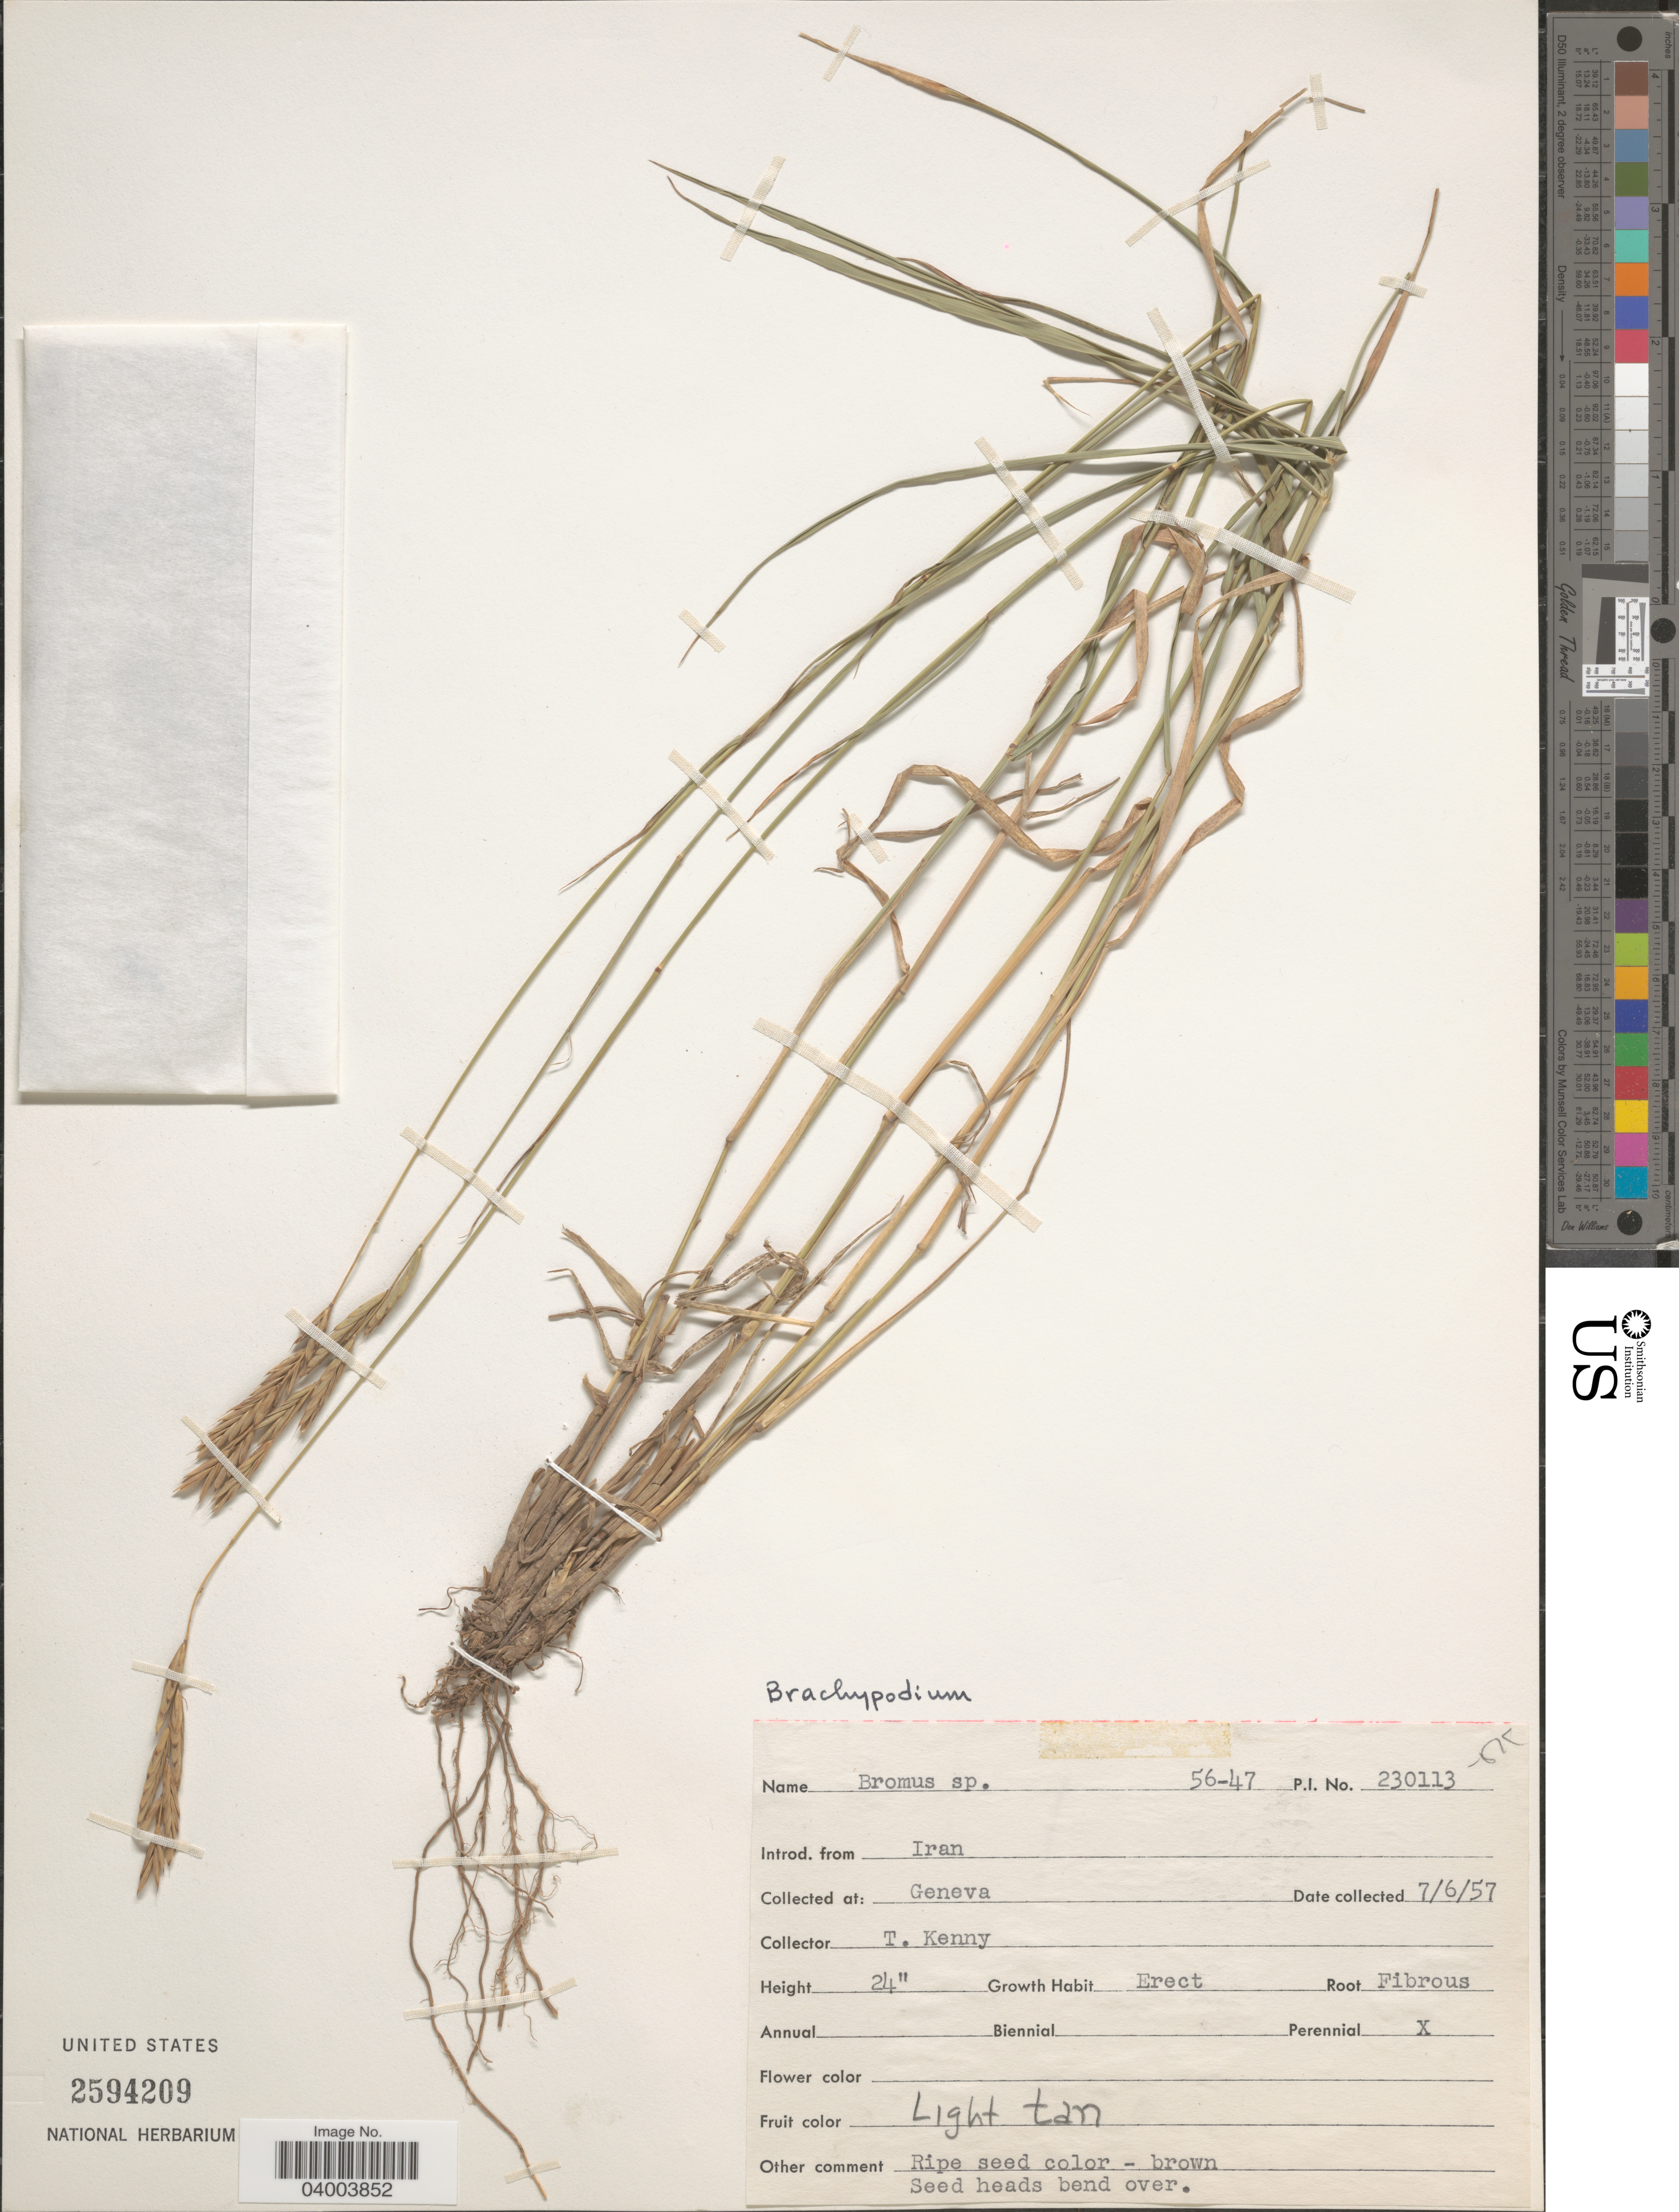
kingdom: Plantae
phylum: Tracheophyta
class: Liliopsida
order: Poales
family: Poaceae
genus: Brachypodium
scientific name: Brachypodium sp.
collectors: T. Kenny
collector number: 230113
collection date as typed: Transcribed d/m/y: 7/6/57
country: Switzerland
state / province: Genève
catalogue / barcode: US 2594209